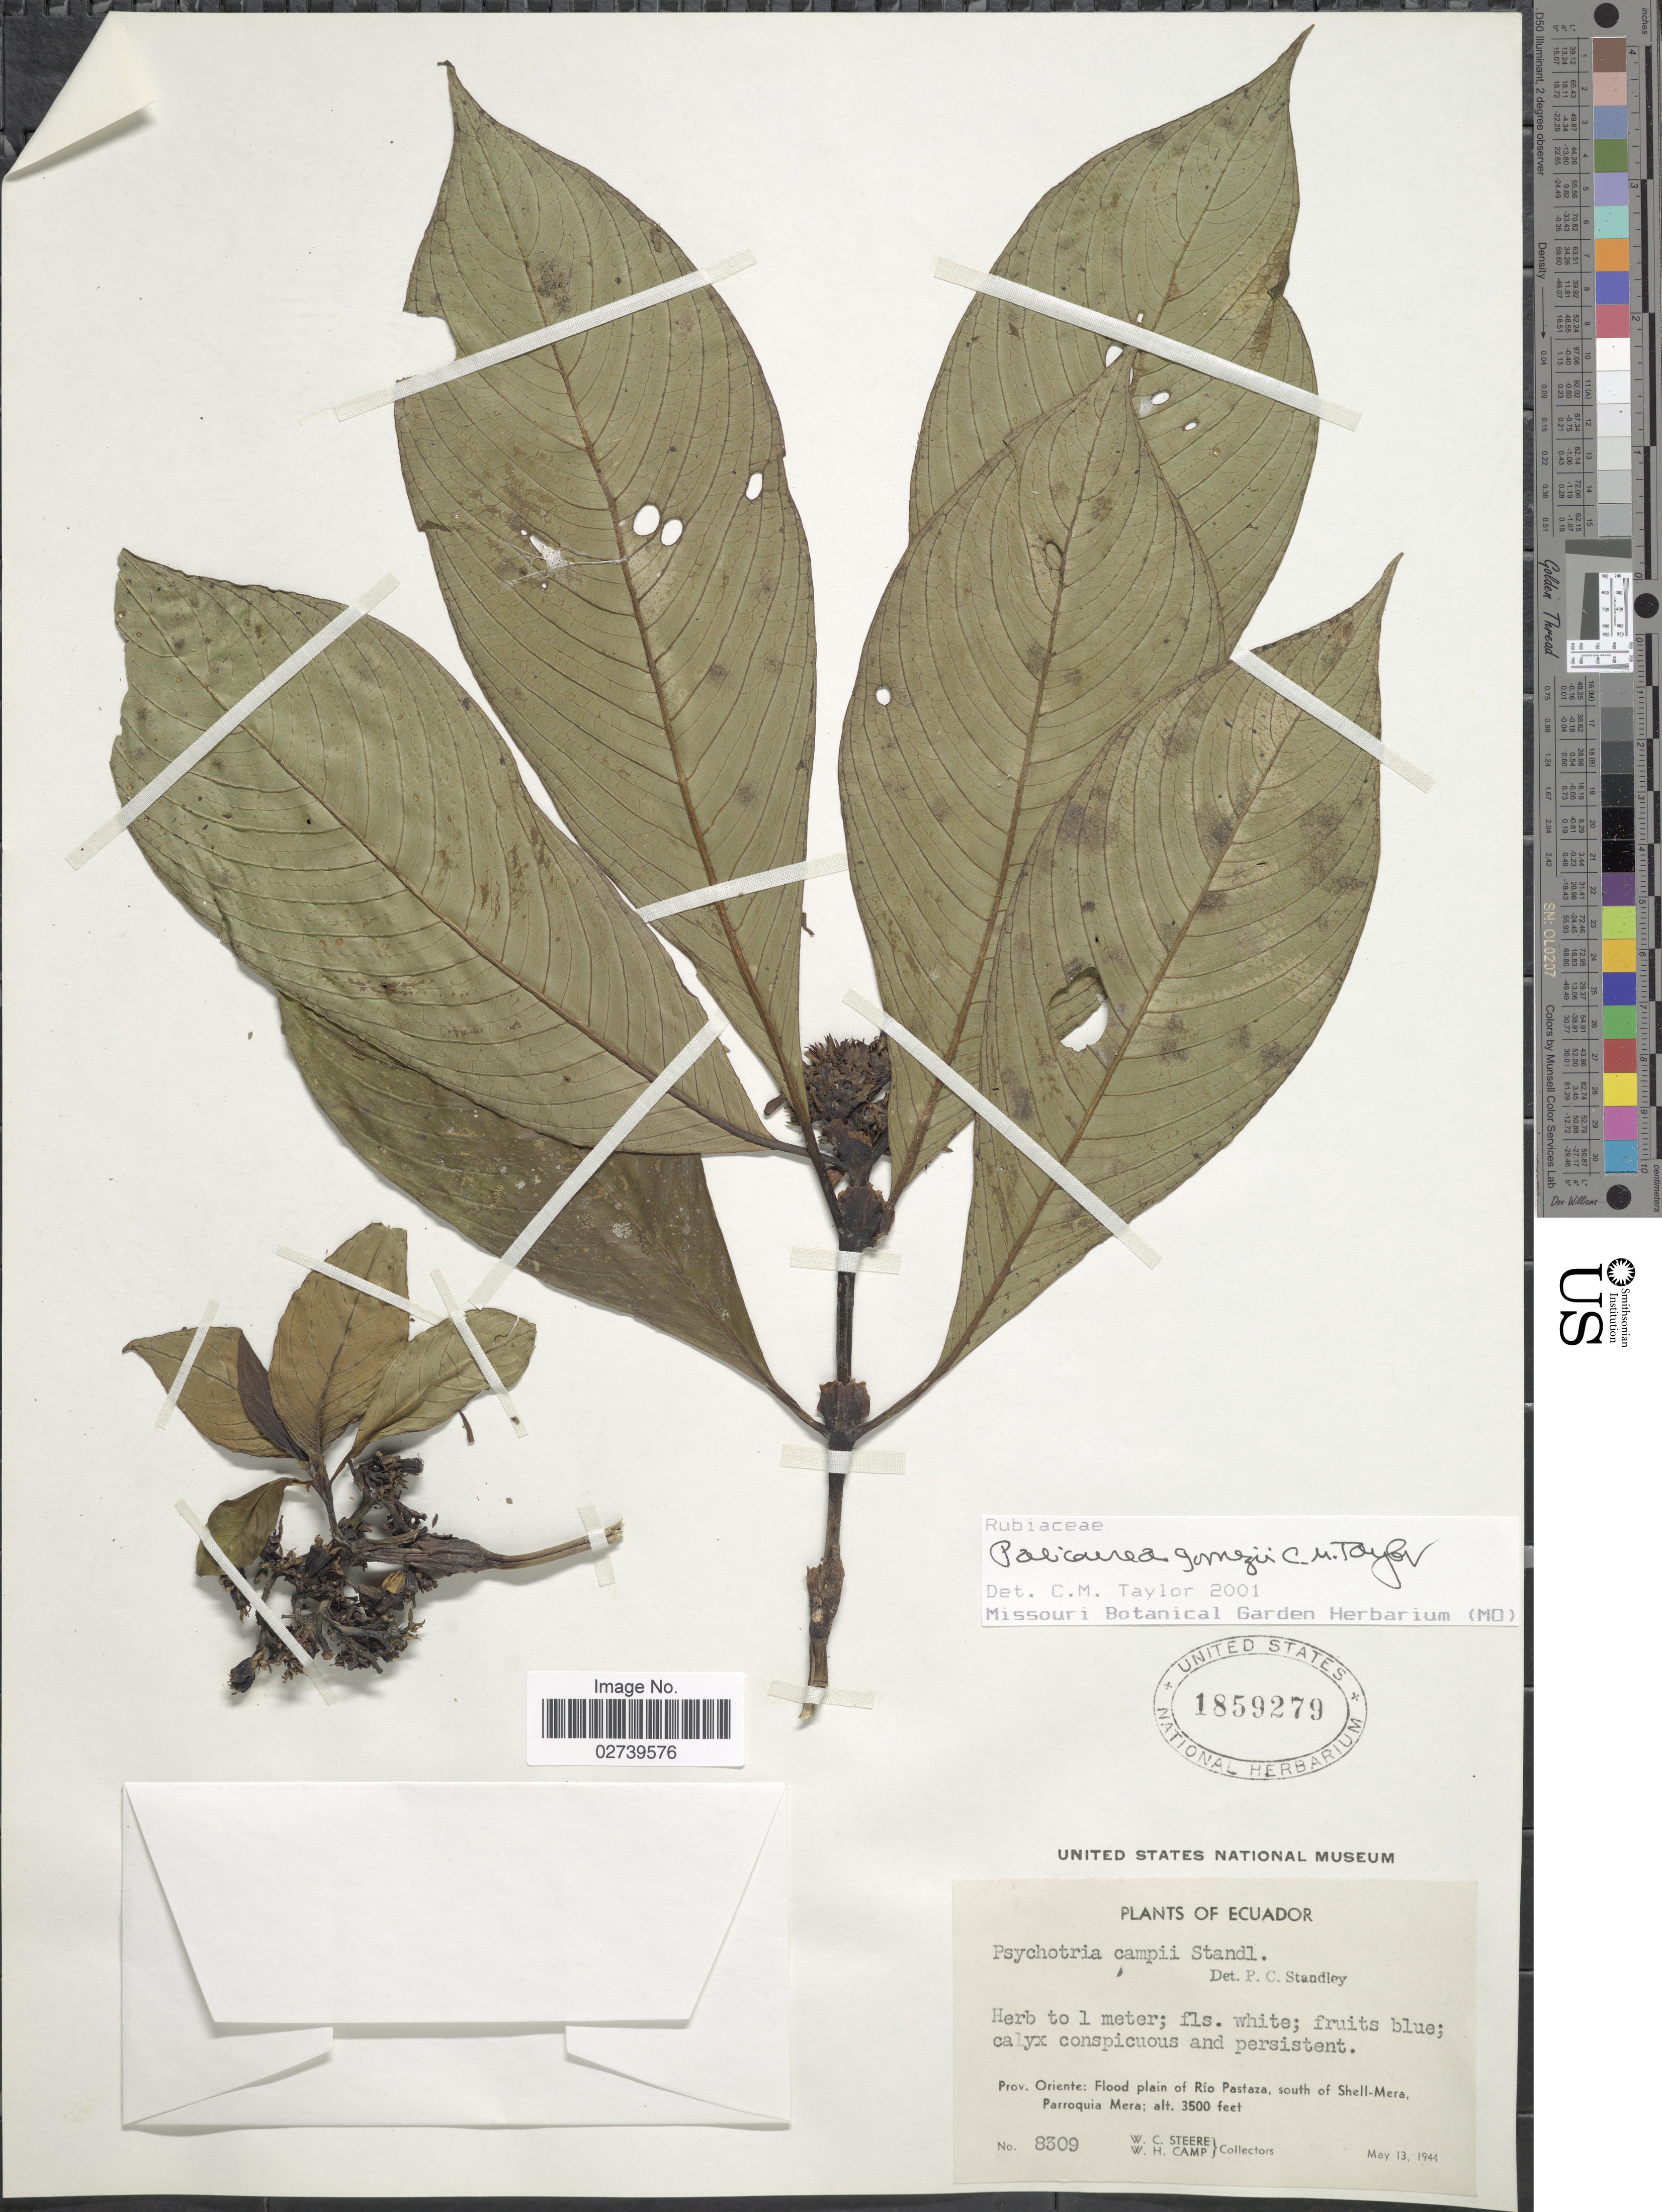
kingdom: Plantae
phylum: Tracheophyta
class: Magnoliopsida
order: Gentianales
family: Rubiaceae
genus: Palicourea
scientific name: Palicourea gomezii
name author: C.M. Taylor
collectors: W. C. Steere & W. H. Camp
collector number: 8309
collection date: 1944-05-13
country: Ecuador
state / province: Pastaza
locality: Prov. Oriente: Flood plain of Rio Pastaza, south of Shell-Mera, Parroquia Mera.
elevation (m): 1067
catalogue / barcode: US 1859279